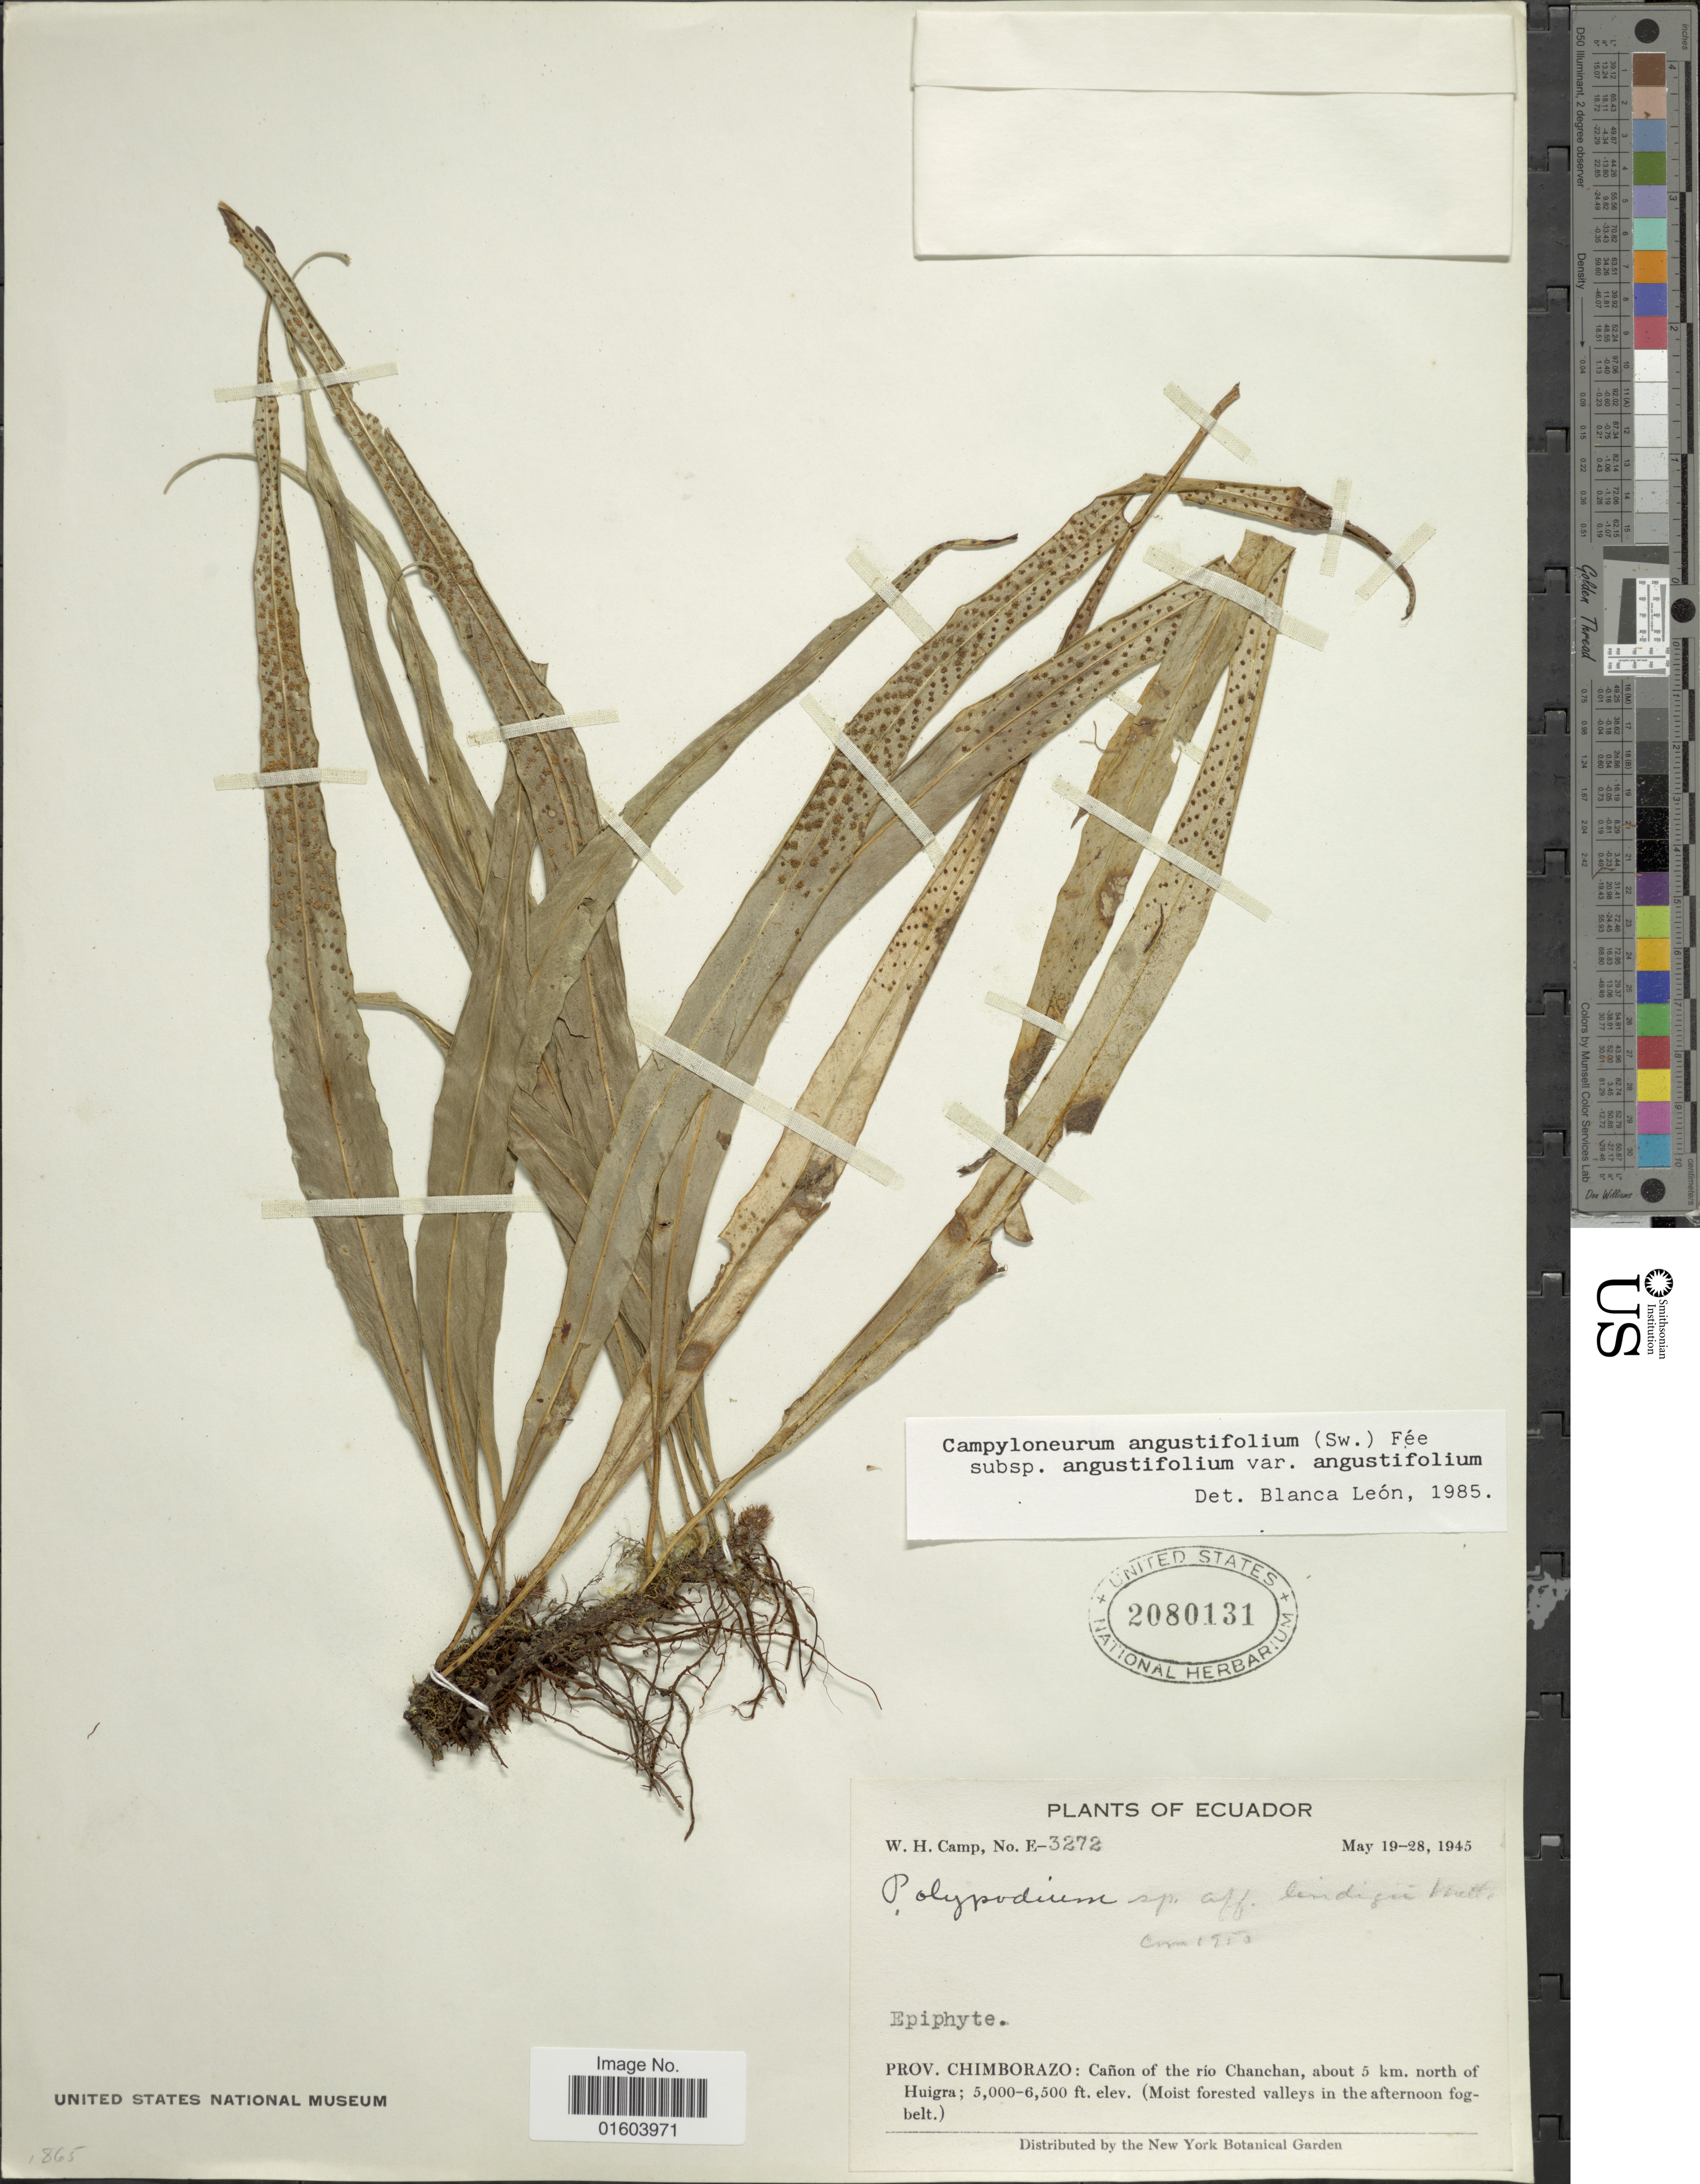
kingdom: Plantae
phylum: Tracheophyta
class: Polypodiopsida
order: Polypodiales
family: Polypodiaceae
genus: Campyloneurum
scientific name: Campyloneurum angustifolium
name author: (Sw.) Fée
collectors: W. H. Camp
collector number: E-3272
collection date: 1945-05-19/1945-05-28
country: Ecuador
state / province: Chimborazo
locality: Prov. Chimborazo: Canon of the rio Chanchan, about 5 km. north of Huigra.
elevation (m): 1524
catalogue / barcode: US 2080131